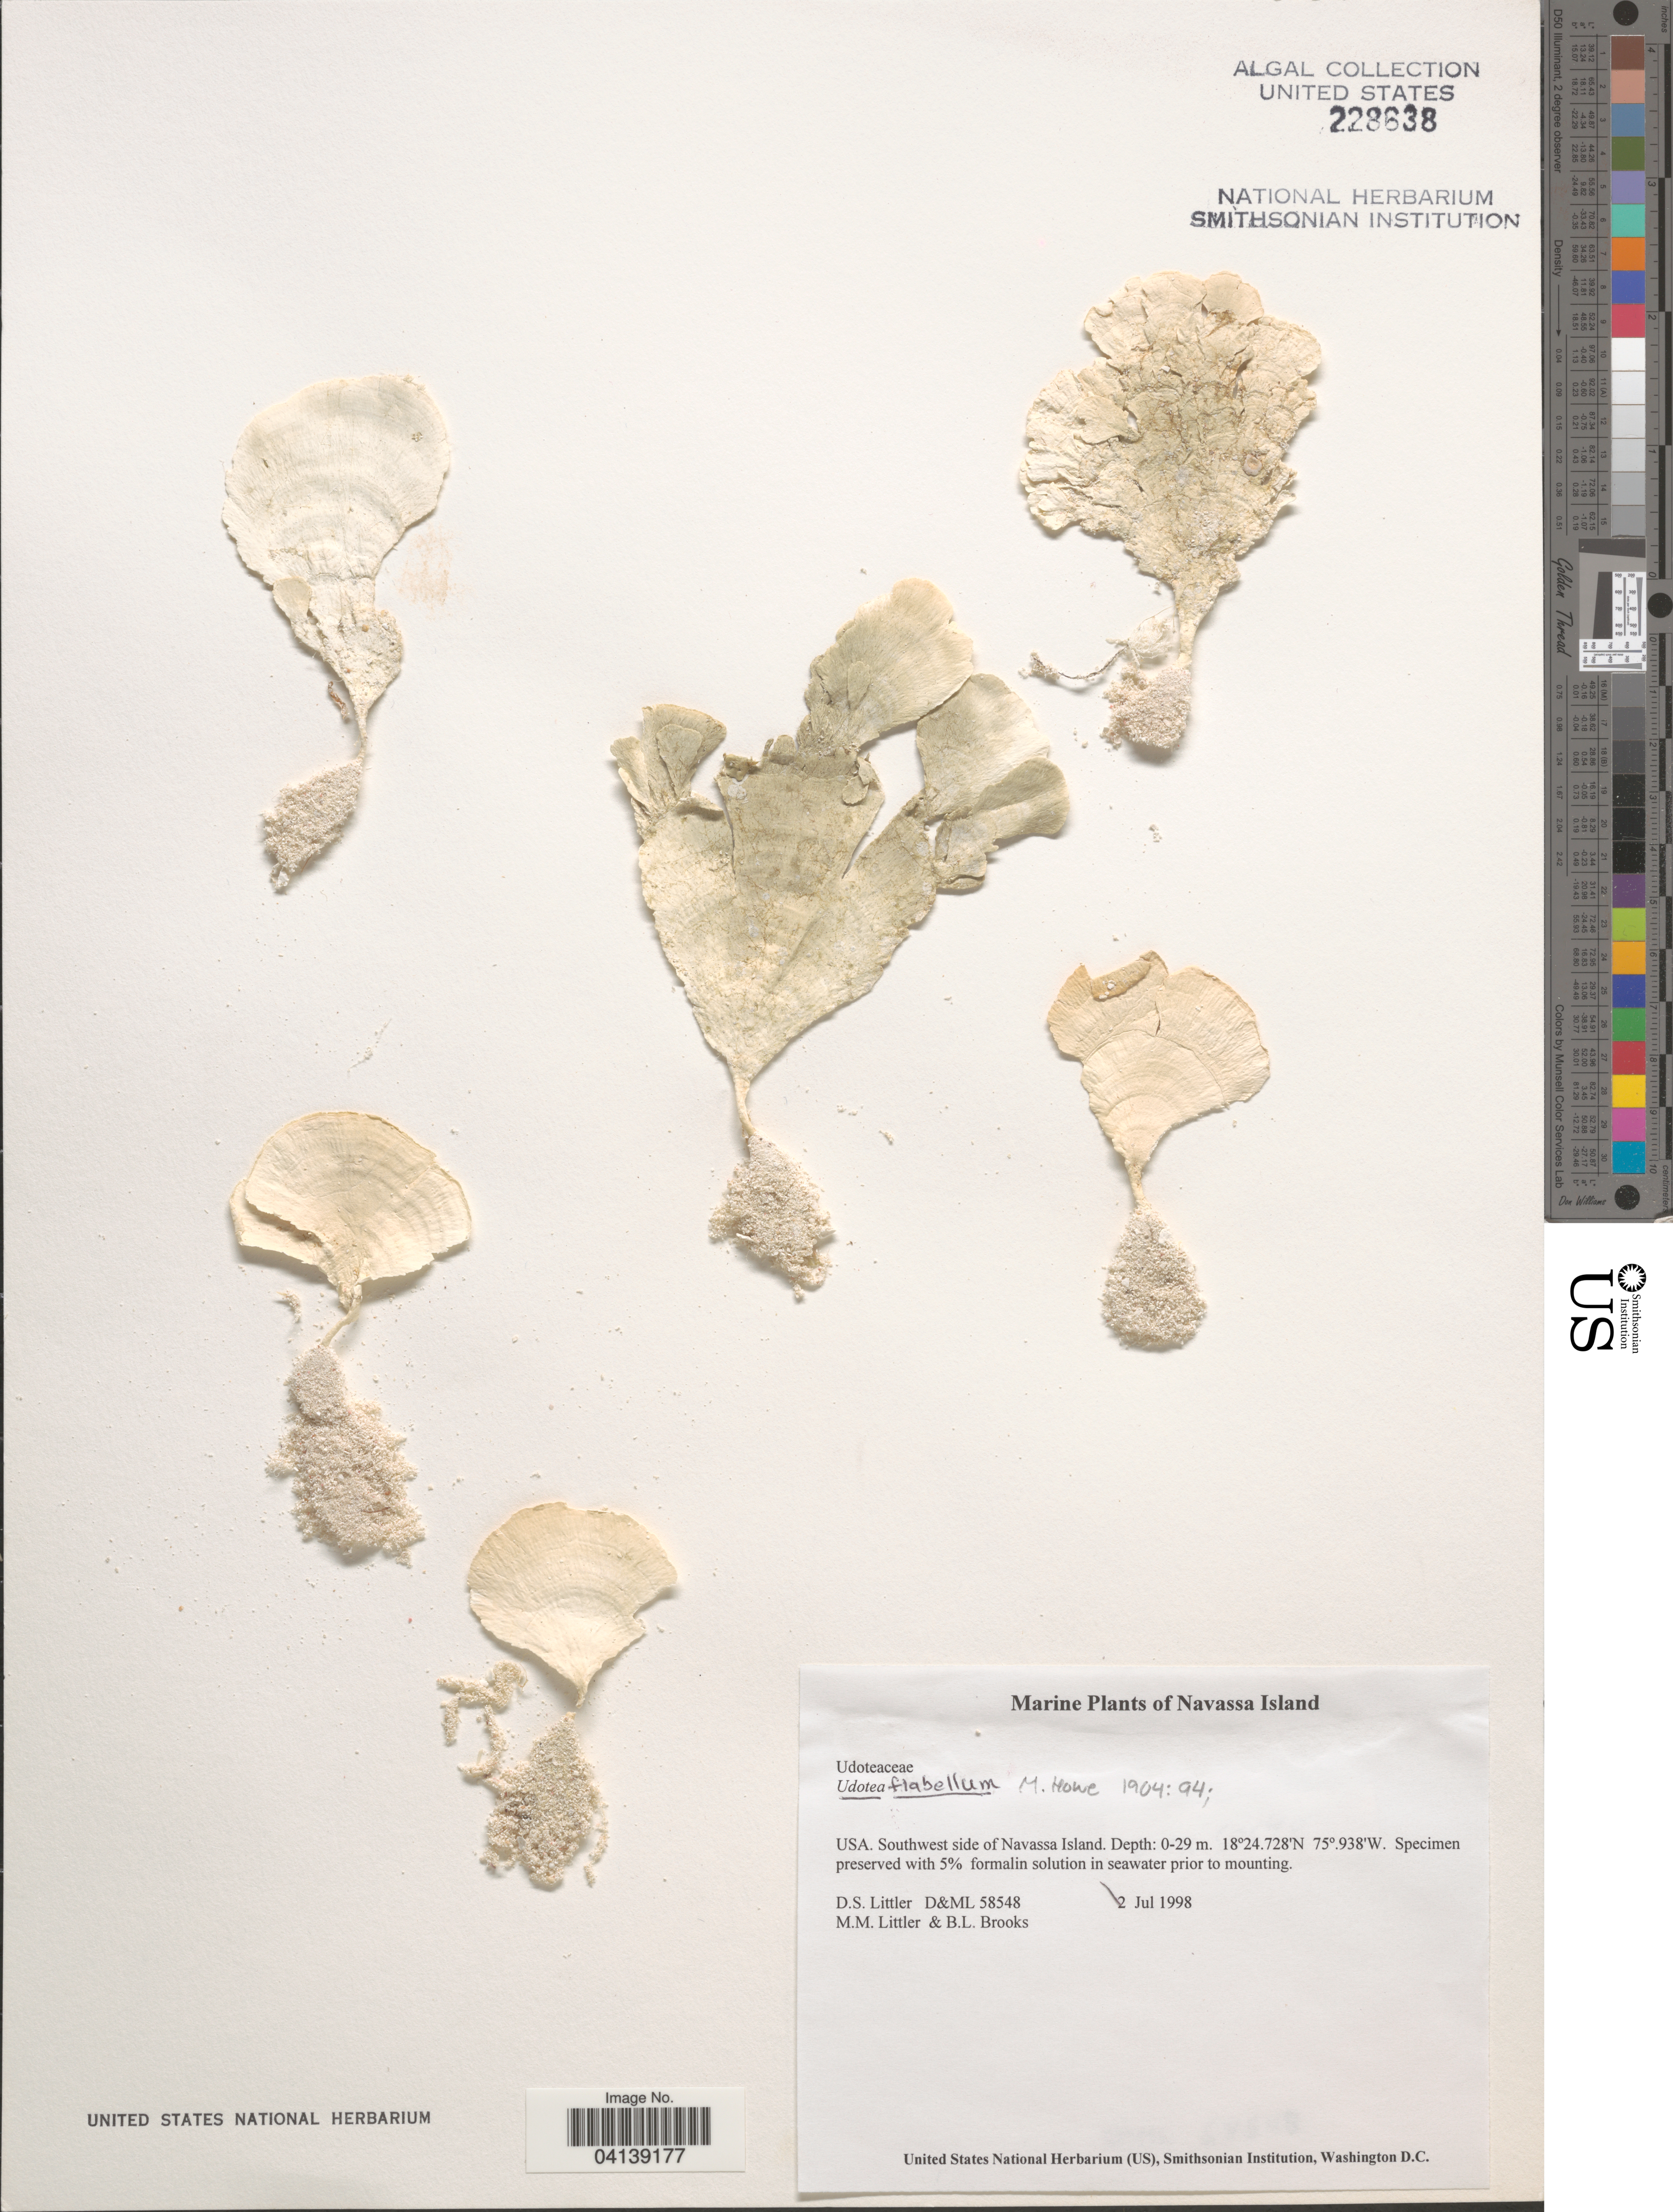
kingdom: Plantae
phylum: Chlorophyta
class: Ulvophyceae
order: Bryopsidales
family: Udoteaceae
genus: Udotea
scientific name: Udotea flabellum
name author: (J. Ellis & Sol.) M. Howe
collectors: D. S. Littler & B. Brooks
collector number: D&ML58548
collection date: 1998-07-02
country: Navassa Island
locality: Navassa Island. Southwest side of Navassa Island.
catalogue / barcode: US 228638